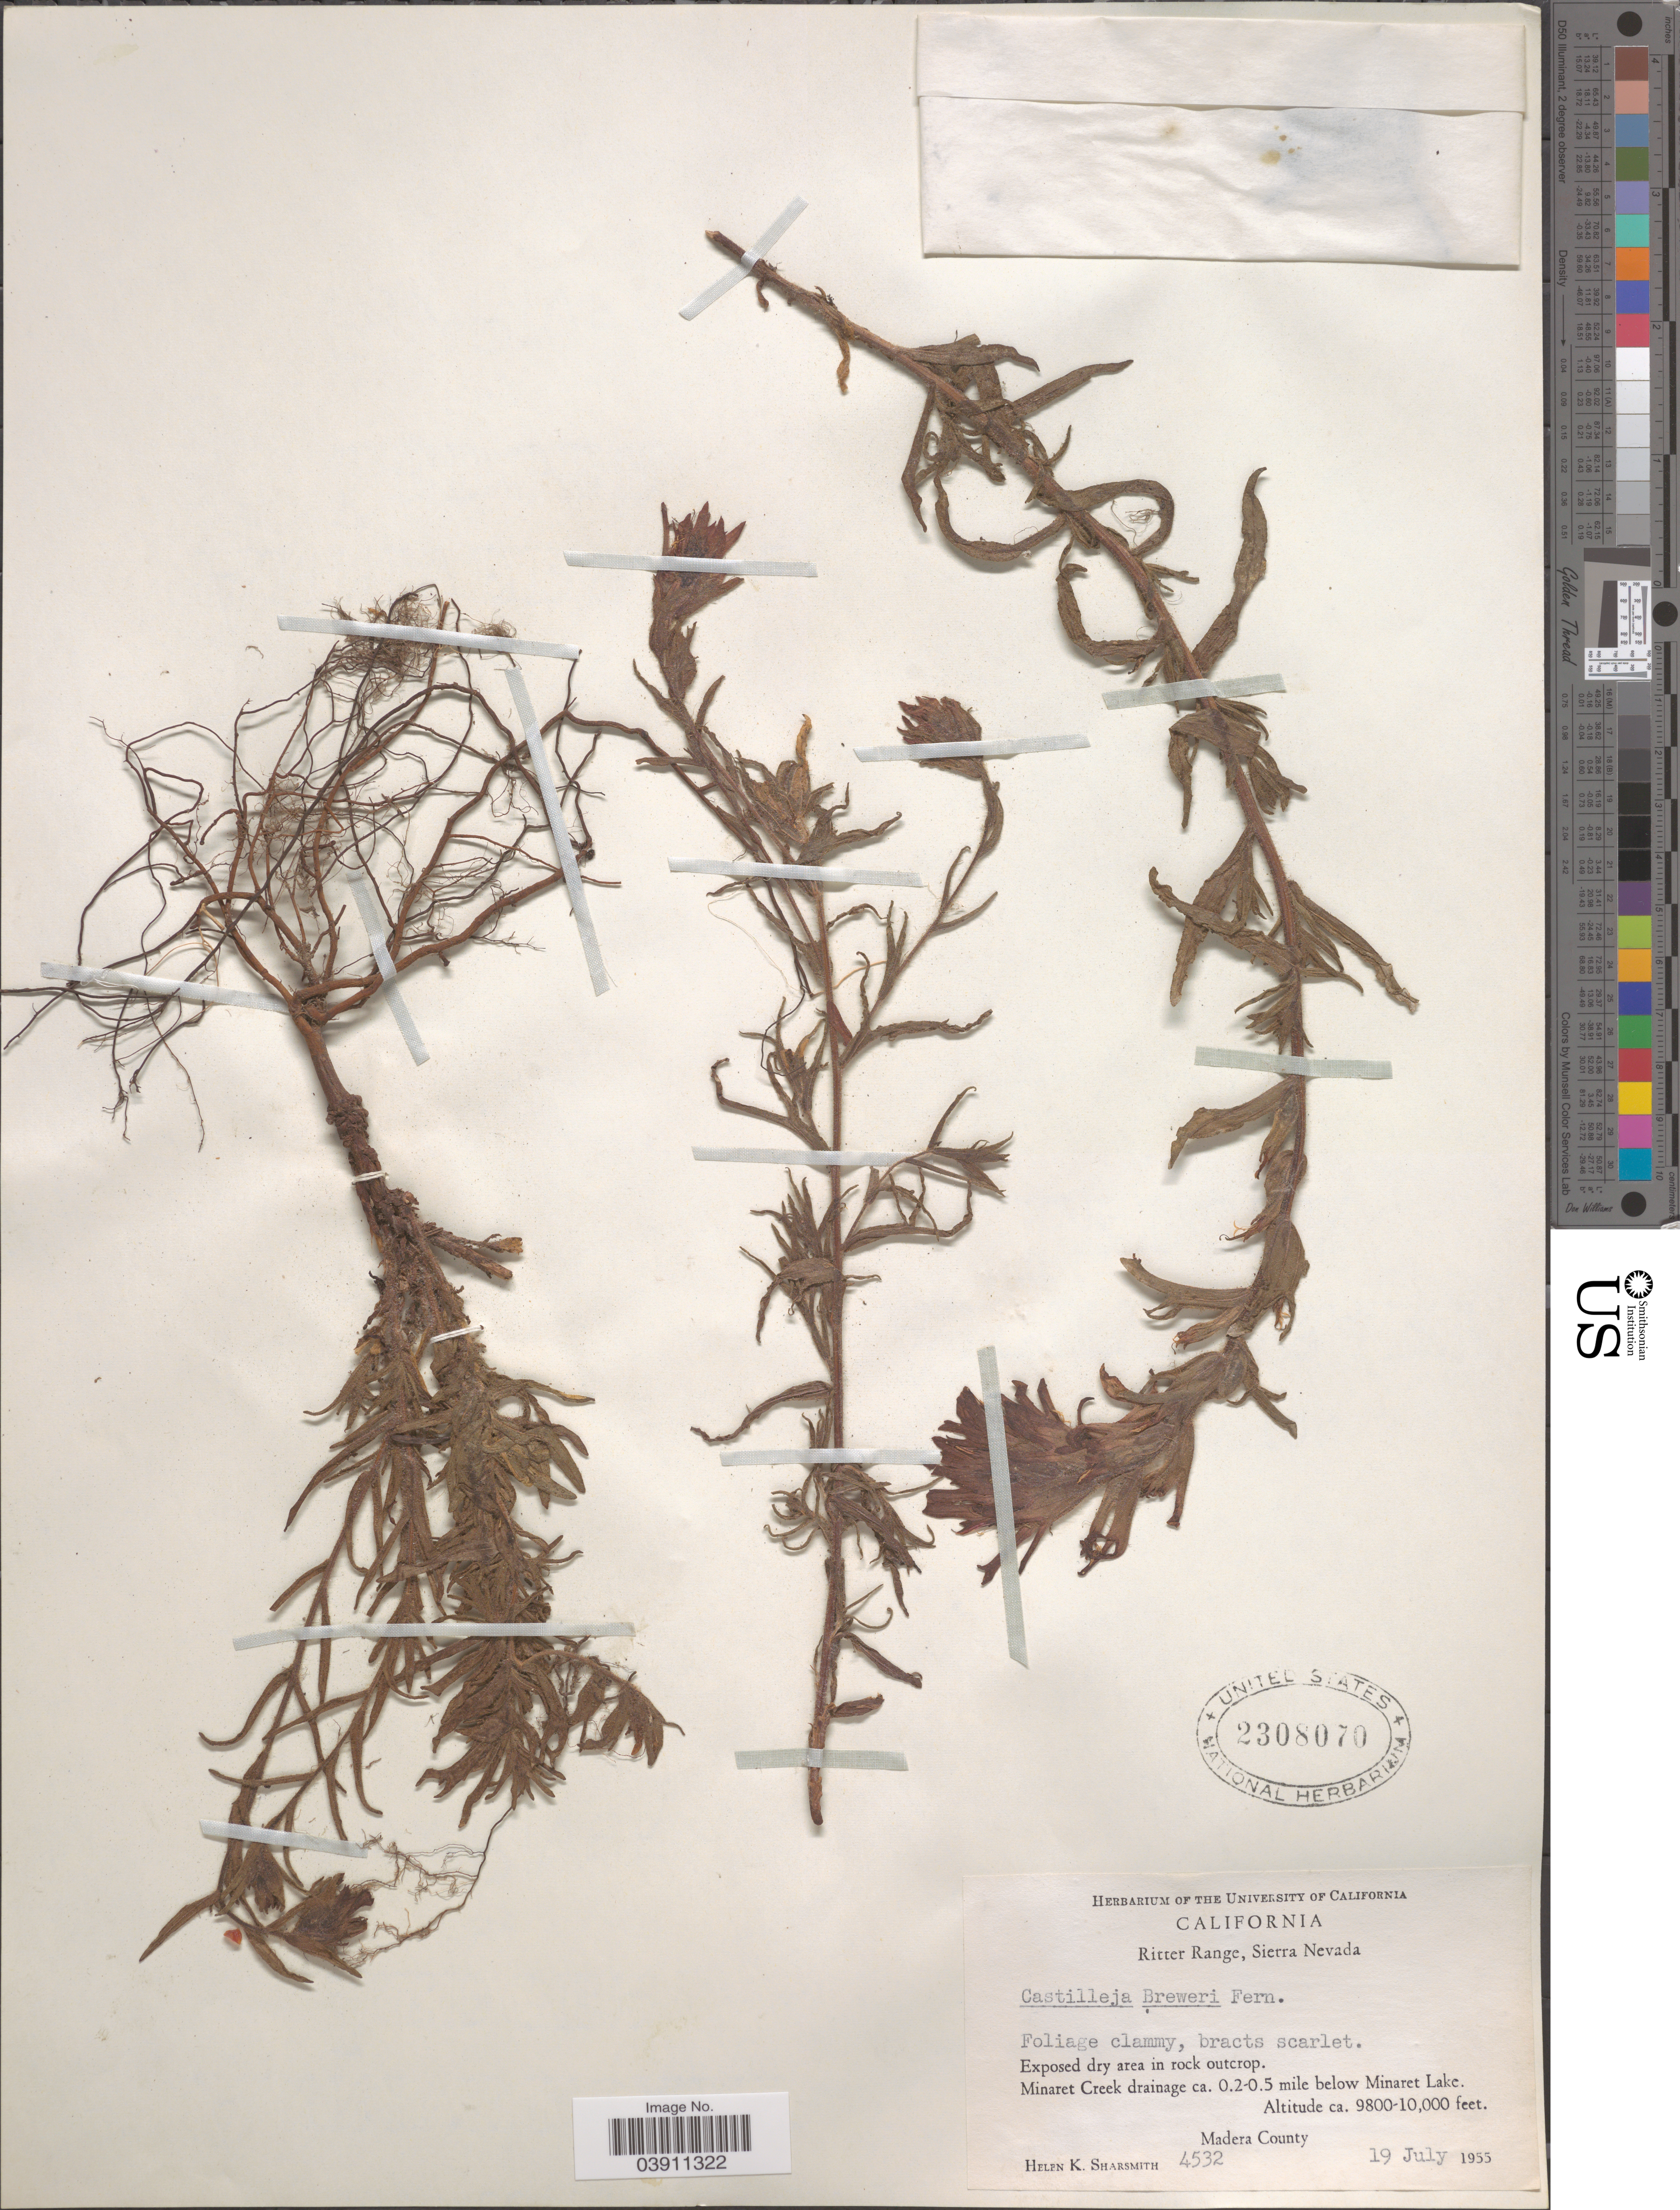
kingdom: Plantae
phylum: Tracheophyta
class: Magnoliopsida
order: Lamiales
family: Orobanchaceae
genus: Castilleja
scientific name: Castilleja breweri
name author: Fernald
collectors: H. Sharsmith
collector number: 4532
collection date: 1955-07-19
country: United States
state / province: California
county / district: Madera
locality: Ritter Range, Sierra Nevada. Minaret Creek drainage ca. 0.2-0.5 mile below Minaret Lake. Madera County.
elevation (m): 2987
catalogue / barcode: US 2308070